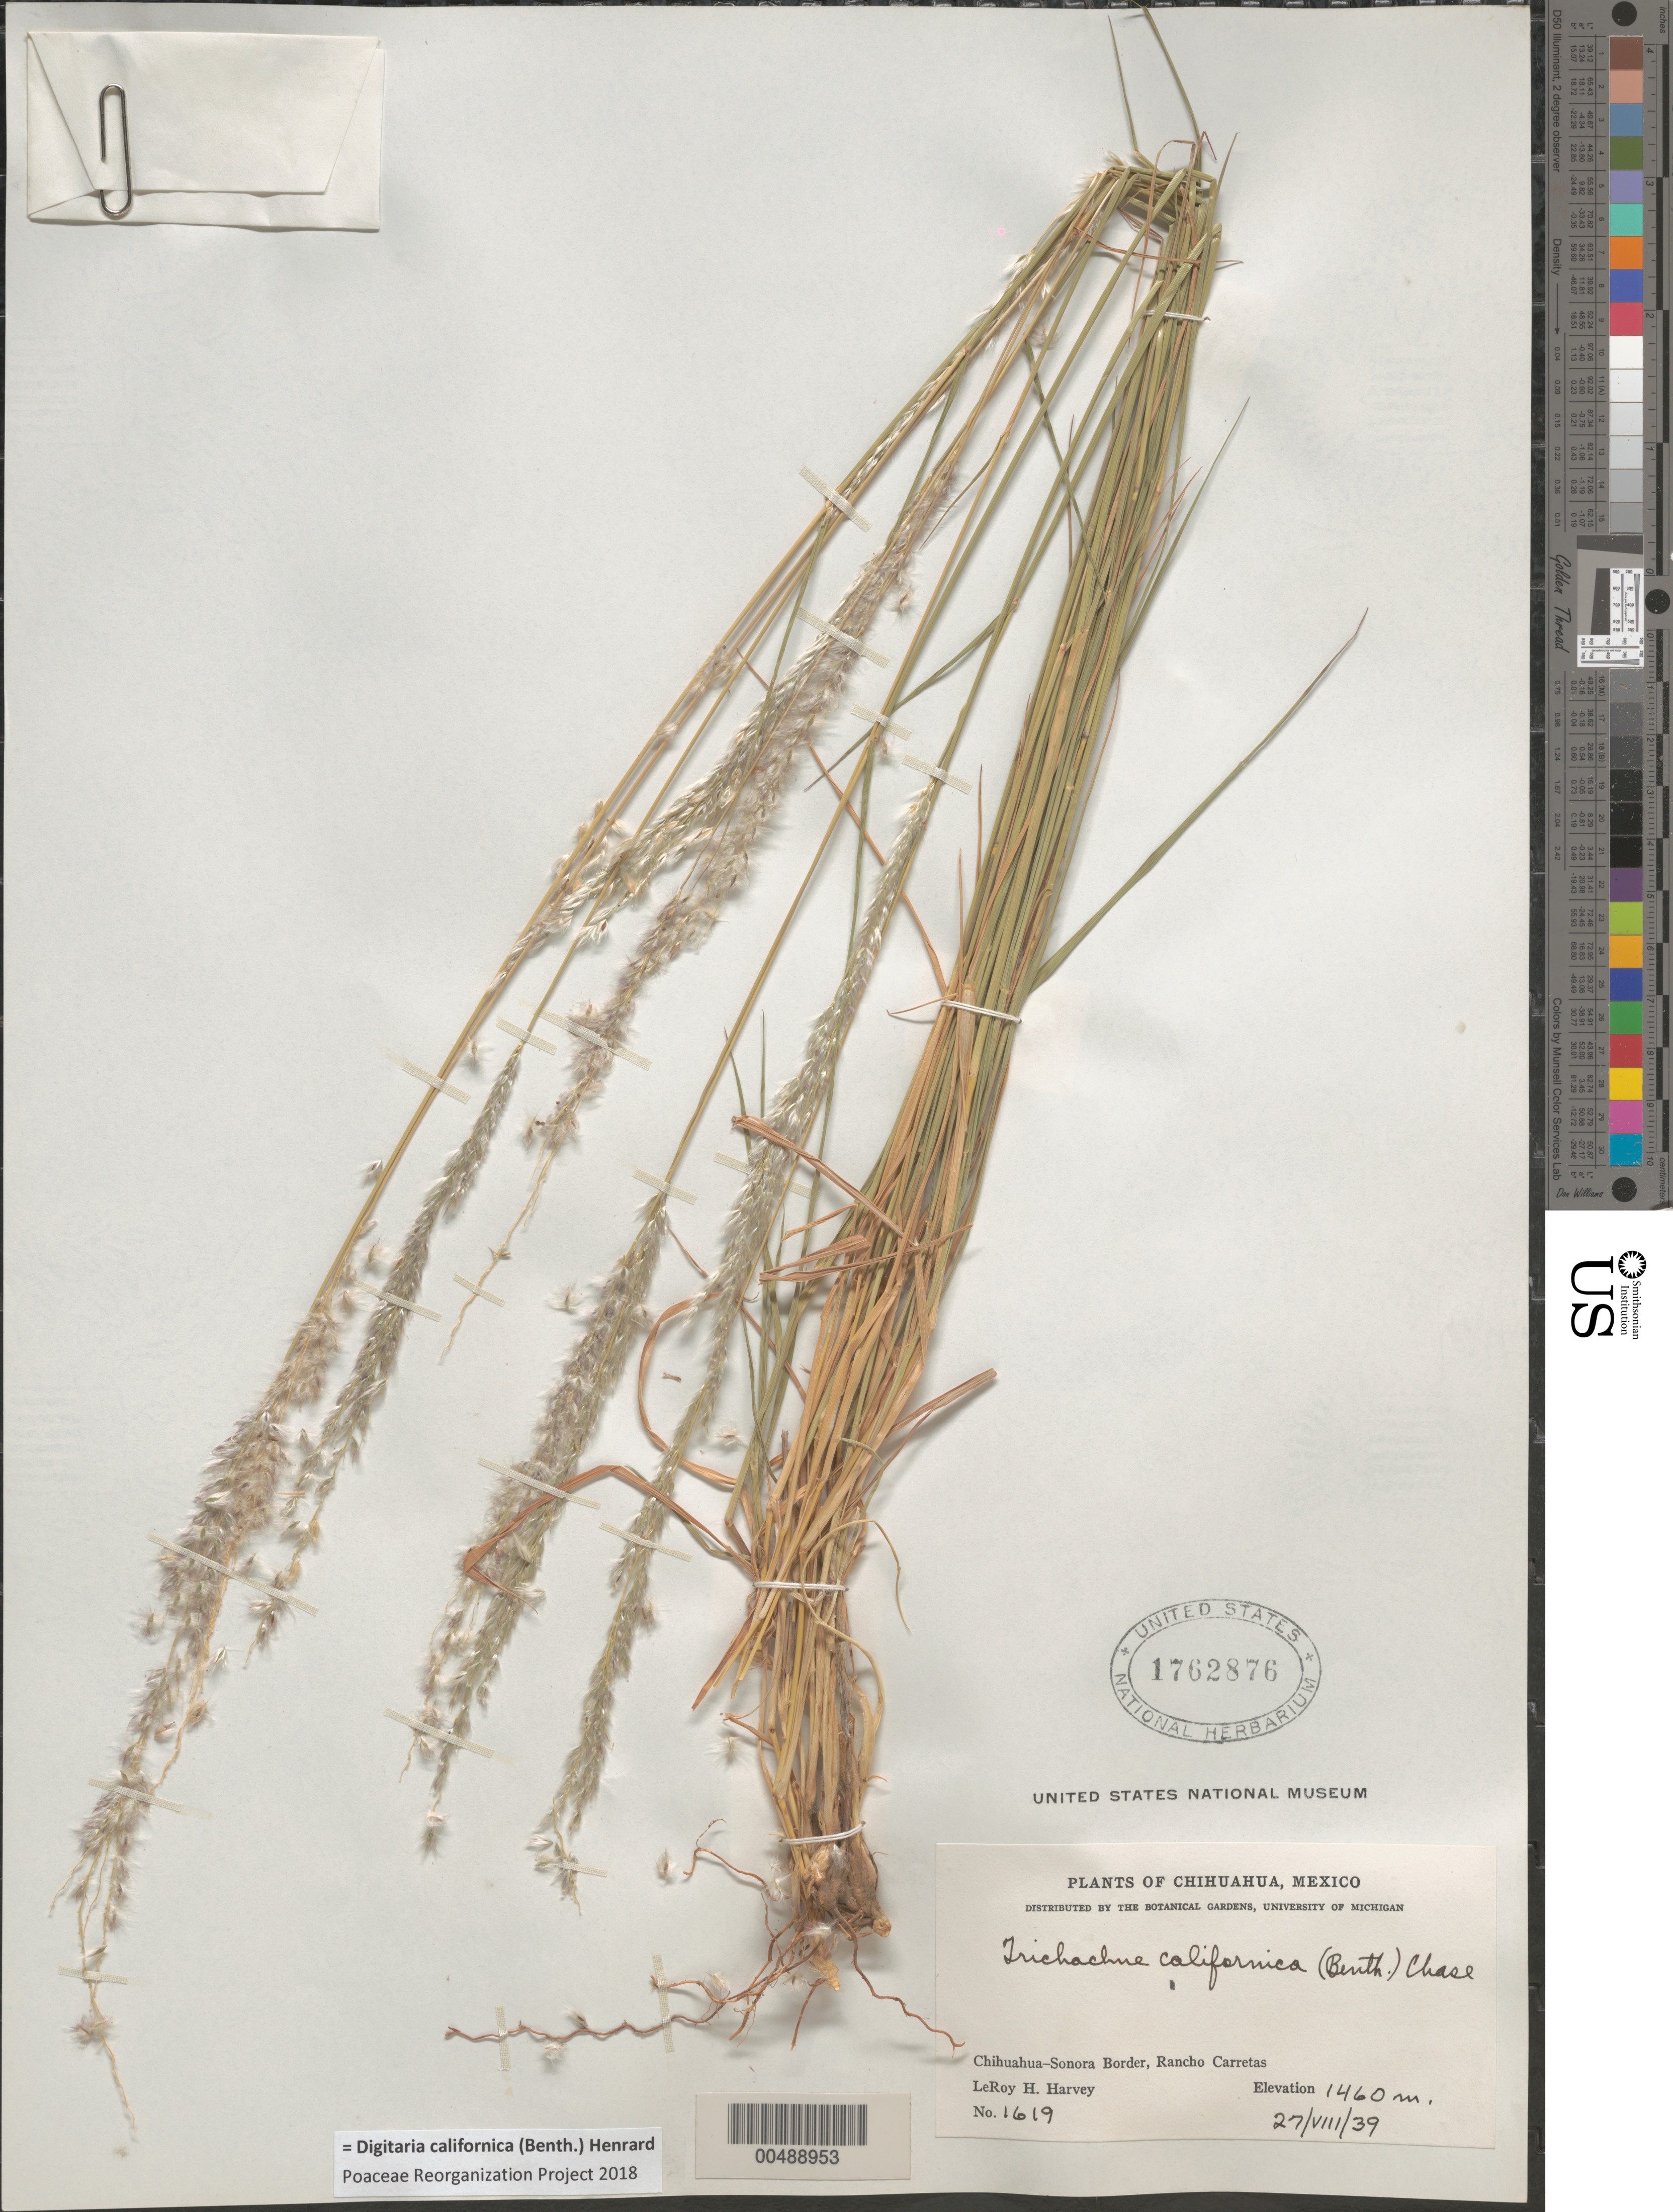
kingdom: Plantae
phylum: Tracheophyta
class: Liliopsida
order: Poales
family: Poaceae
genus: Digitaria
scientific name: Digitaria californica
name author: (Benth.) Henr.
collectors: L. H. Harvey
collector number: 1619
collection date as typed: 27 Aug 1939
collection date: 1939-08-27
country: Mexico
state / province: Chihuahua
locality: Rancho Carretas, Chihuahua-Sonora border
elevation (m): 1460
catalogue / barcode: US 1762876